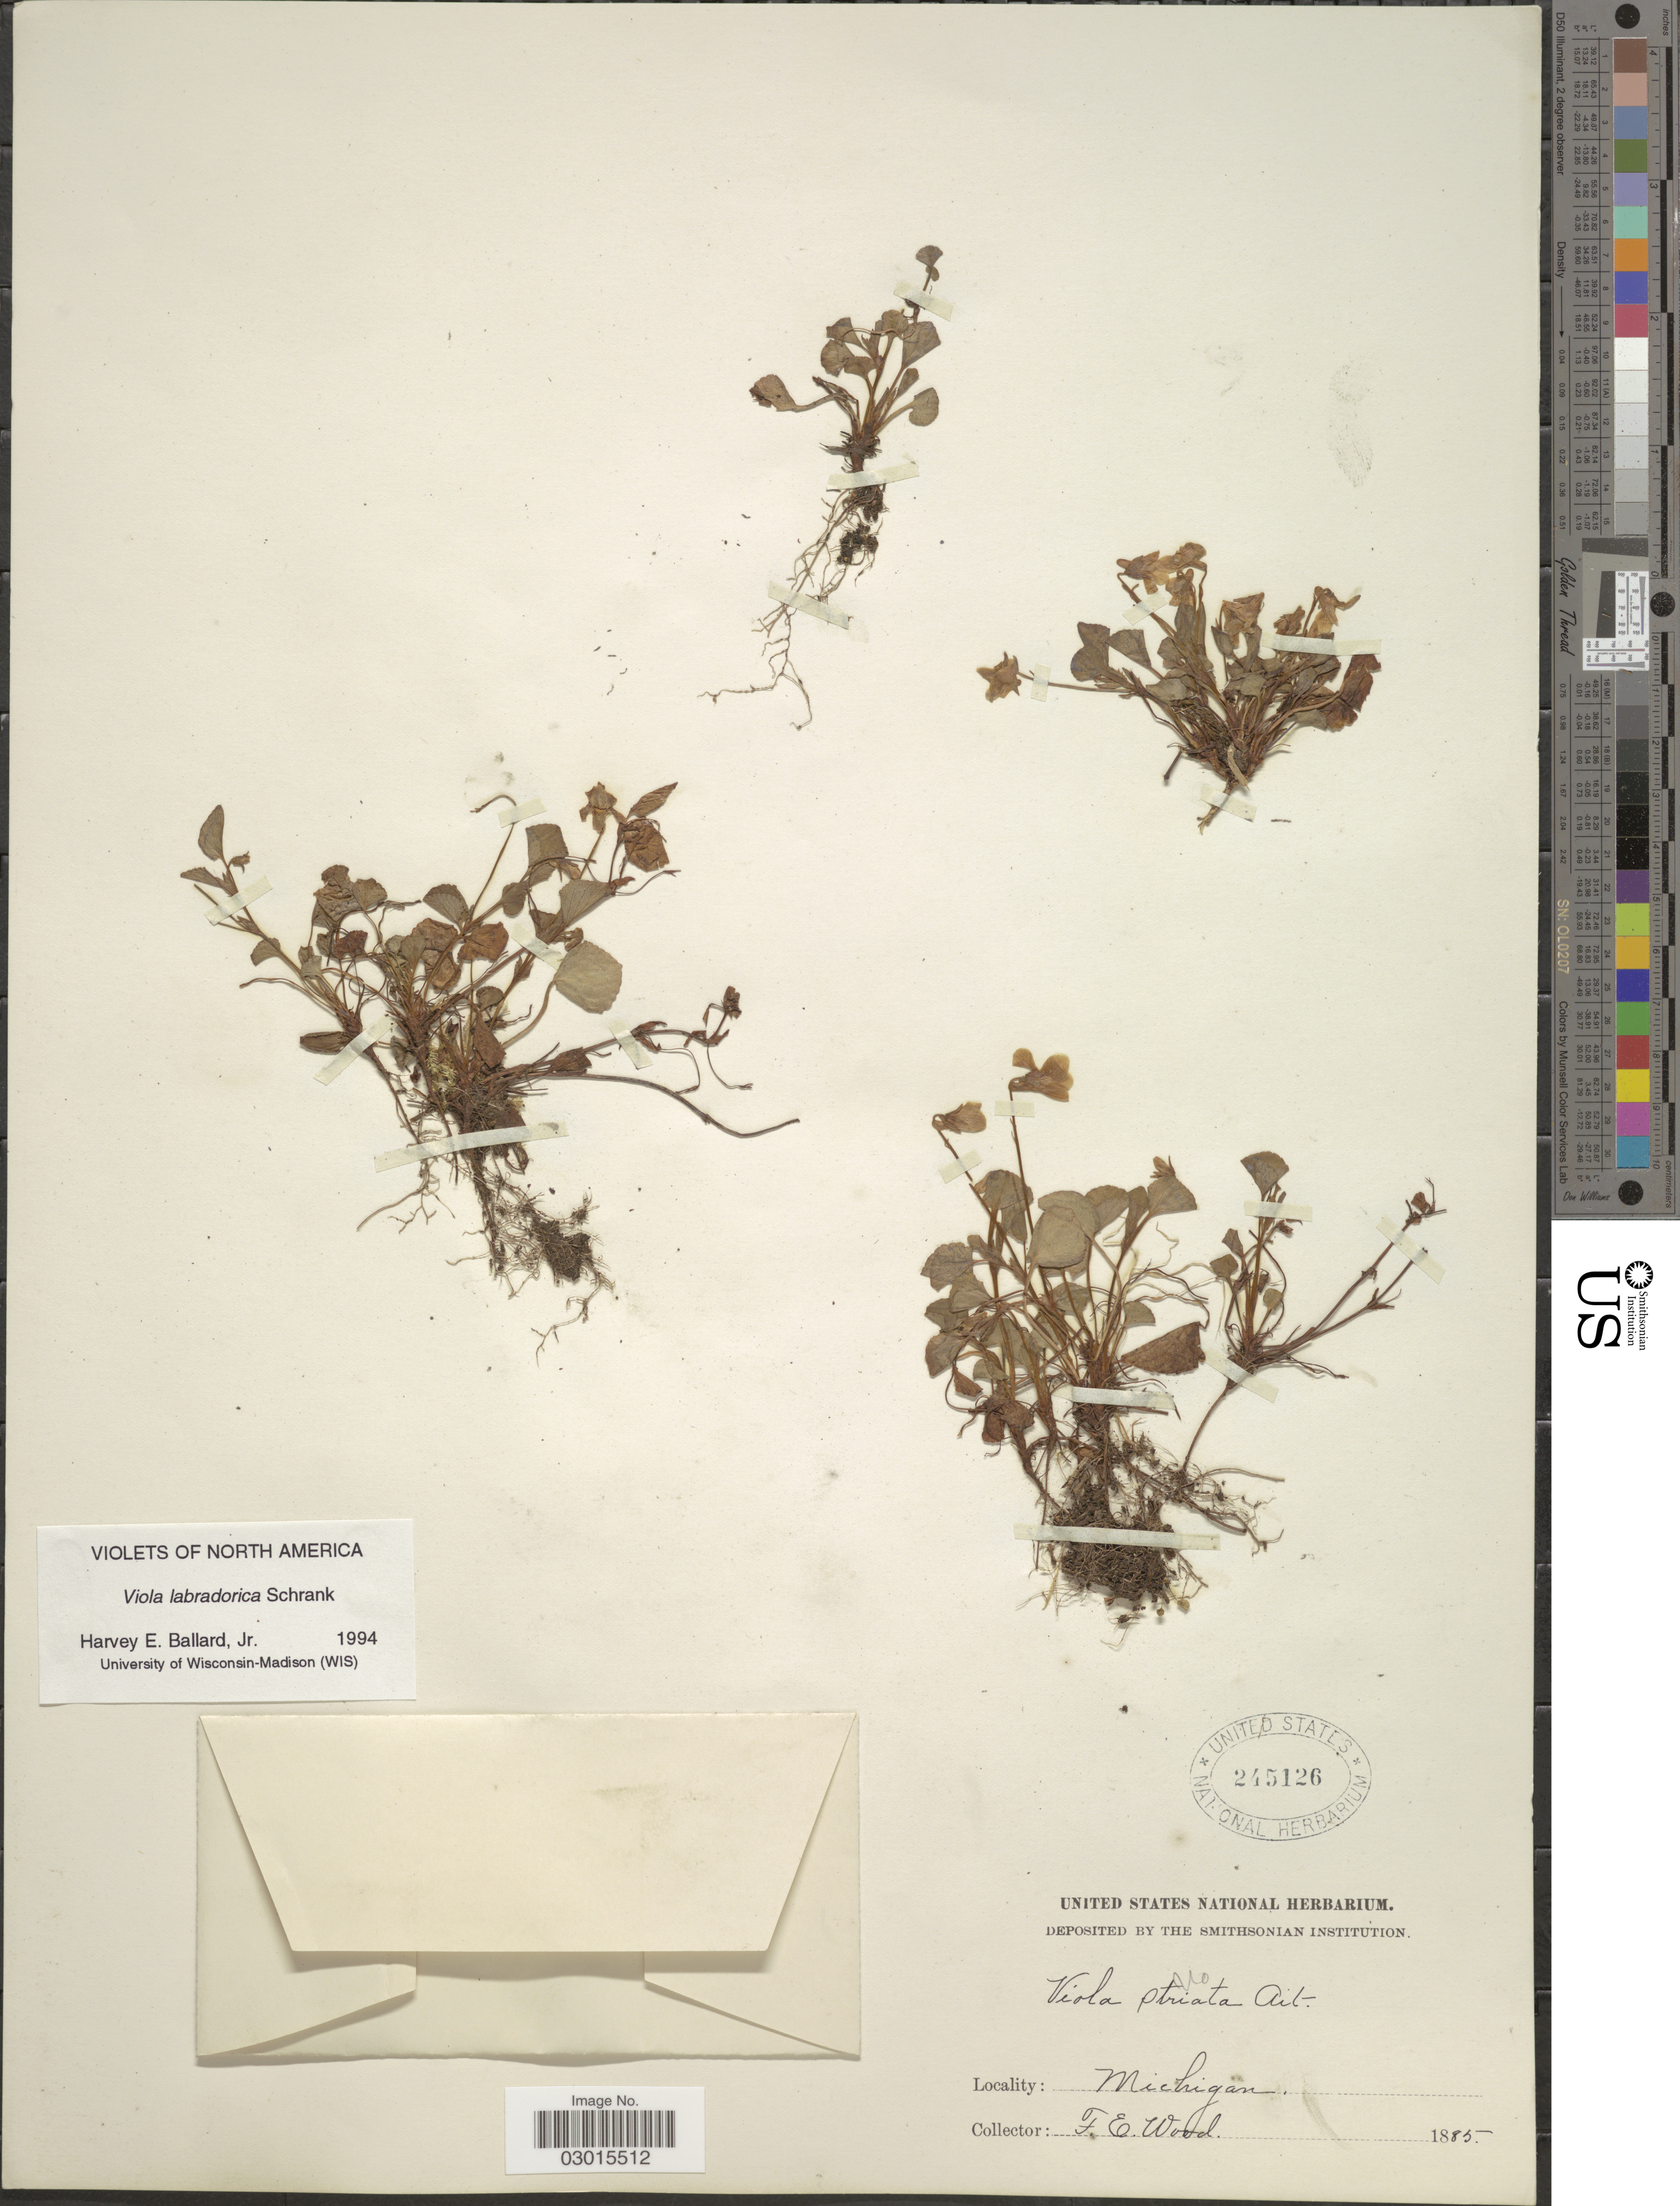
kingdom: Plantae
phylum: Tracheophyta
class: Magnoliopsida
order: Malpighiales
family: Violaceae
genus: Viola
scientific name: Viola labradorica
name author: Schrank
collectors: F. Wood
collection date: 1885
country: United States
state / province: Michigan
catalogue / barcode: US 245126